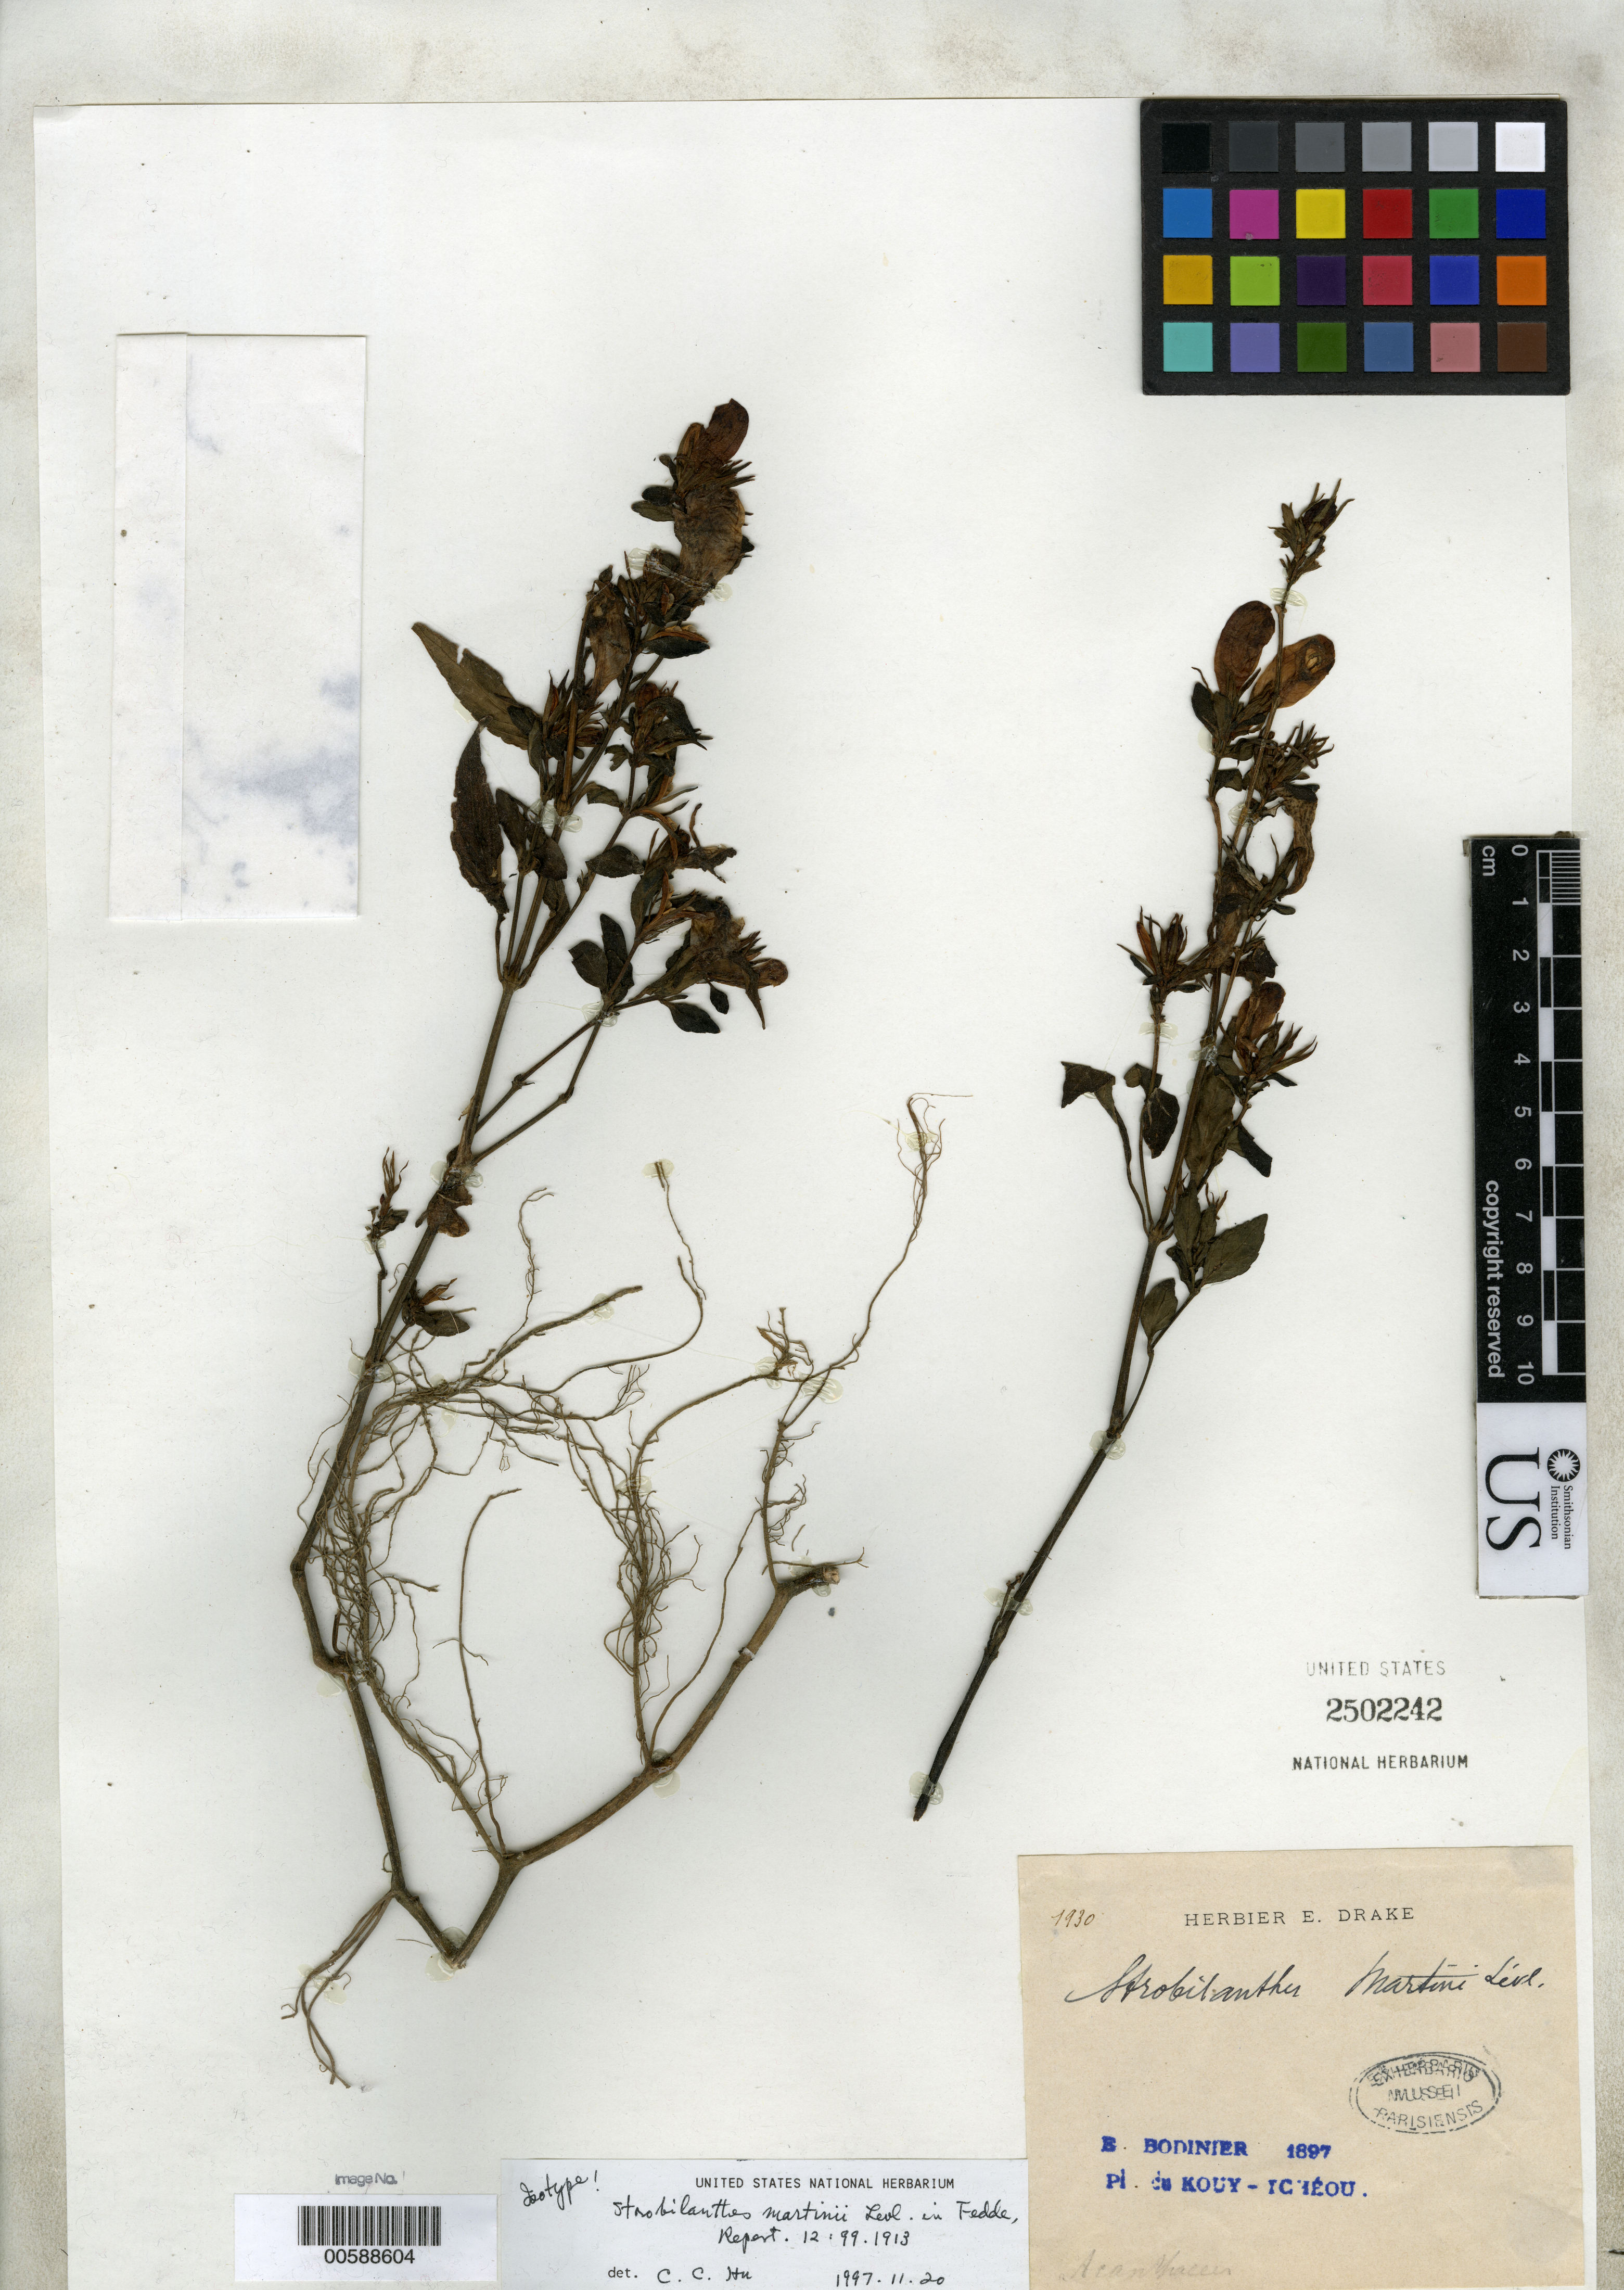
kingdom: Plantae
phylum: Tracheophyta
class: Magnoliopsida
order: Lamiales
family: Acanthaceae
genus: Strobilanthes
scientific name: Strobilanthes martini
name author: H. Lév.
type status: Isotype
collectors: E. M. Bodinier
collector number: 1930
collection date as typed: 1897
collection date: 1897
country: China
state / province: Hong Kong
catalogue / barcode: US 2502242